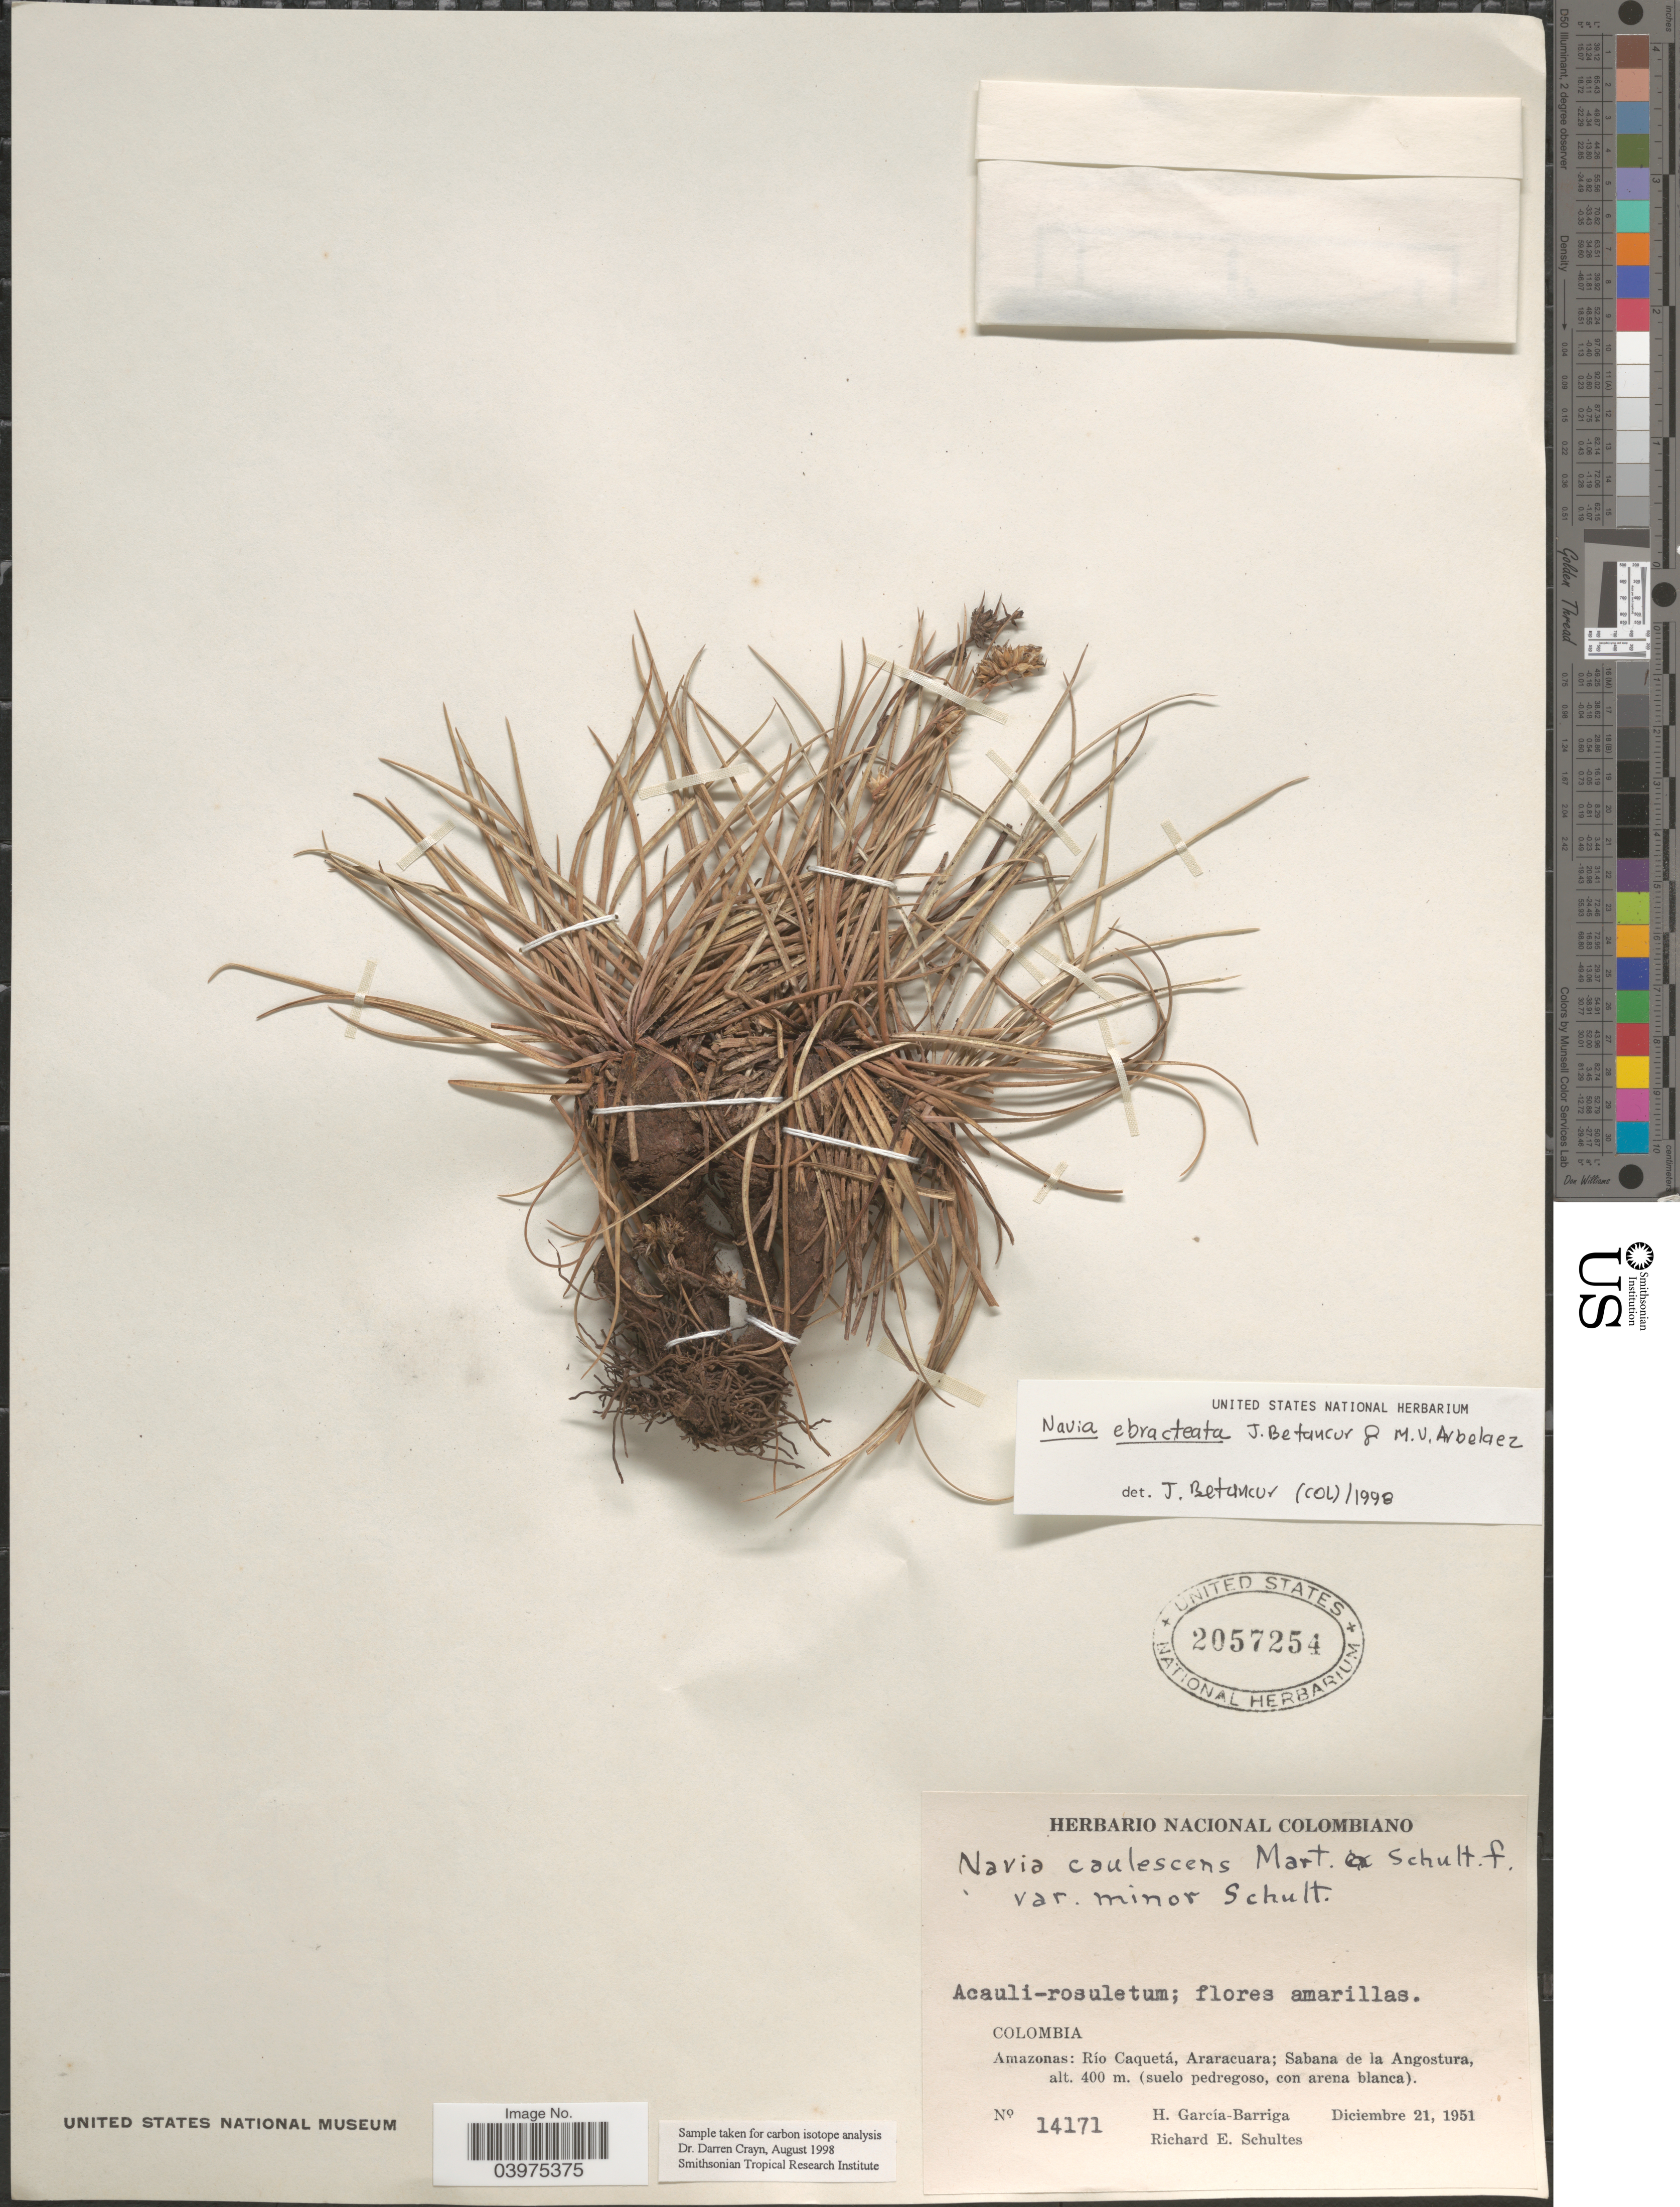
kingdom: Plantae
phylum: Tracheophyta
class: Liliopsida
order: Poales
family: Bromeliaceae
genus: Navia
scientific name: Navia ebracteata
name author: Betancur & M. V. Arbeláez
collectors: H. García Barriga & R. E. Schultes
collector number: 14171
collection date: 1951-12-21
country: Colombia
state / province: Amazônas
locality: Río Caquetá, Araracuara; Sabana de la Angostura.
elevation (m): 400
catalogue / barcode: US 2057254